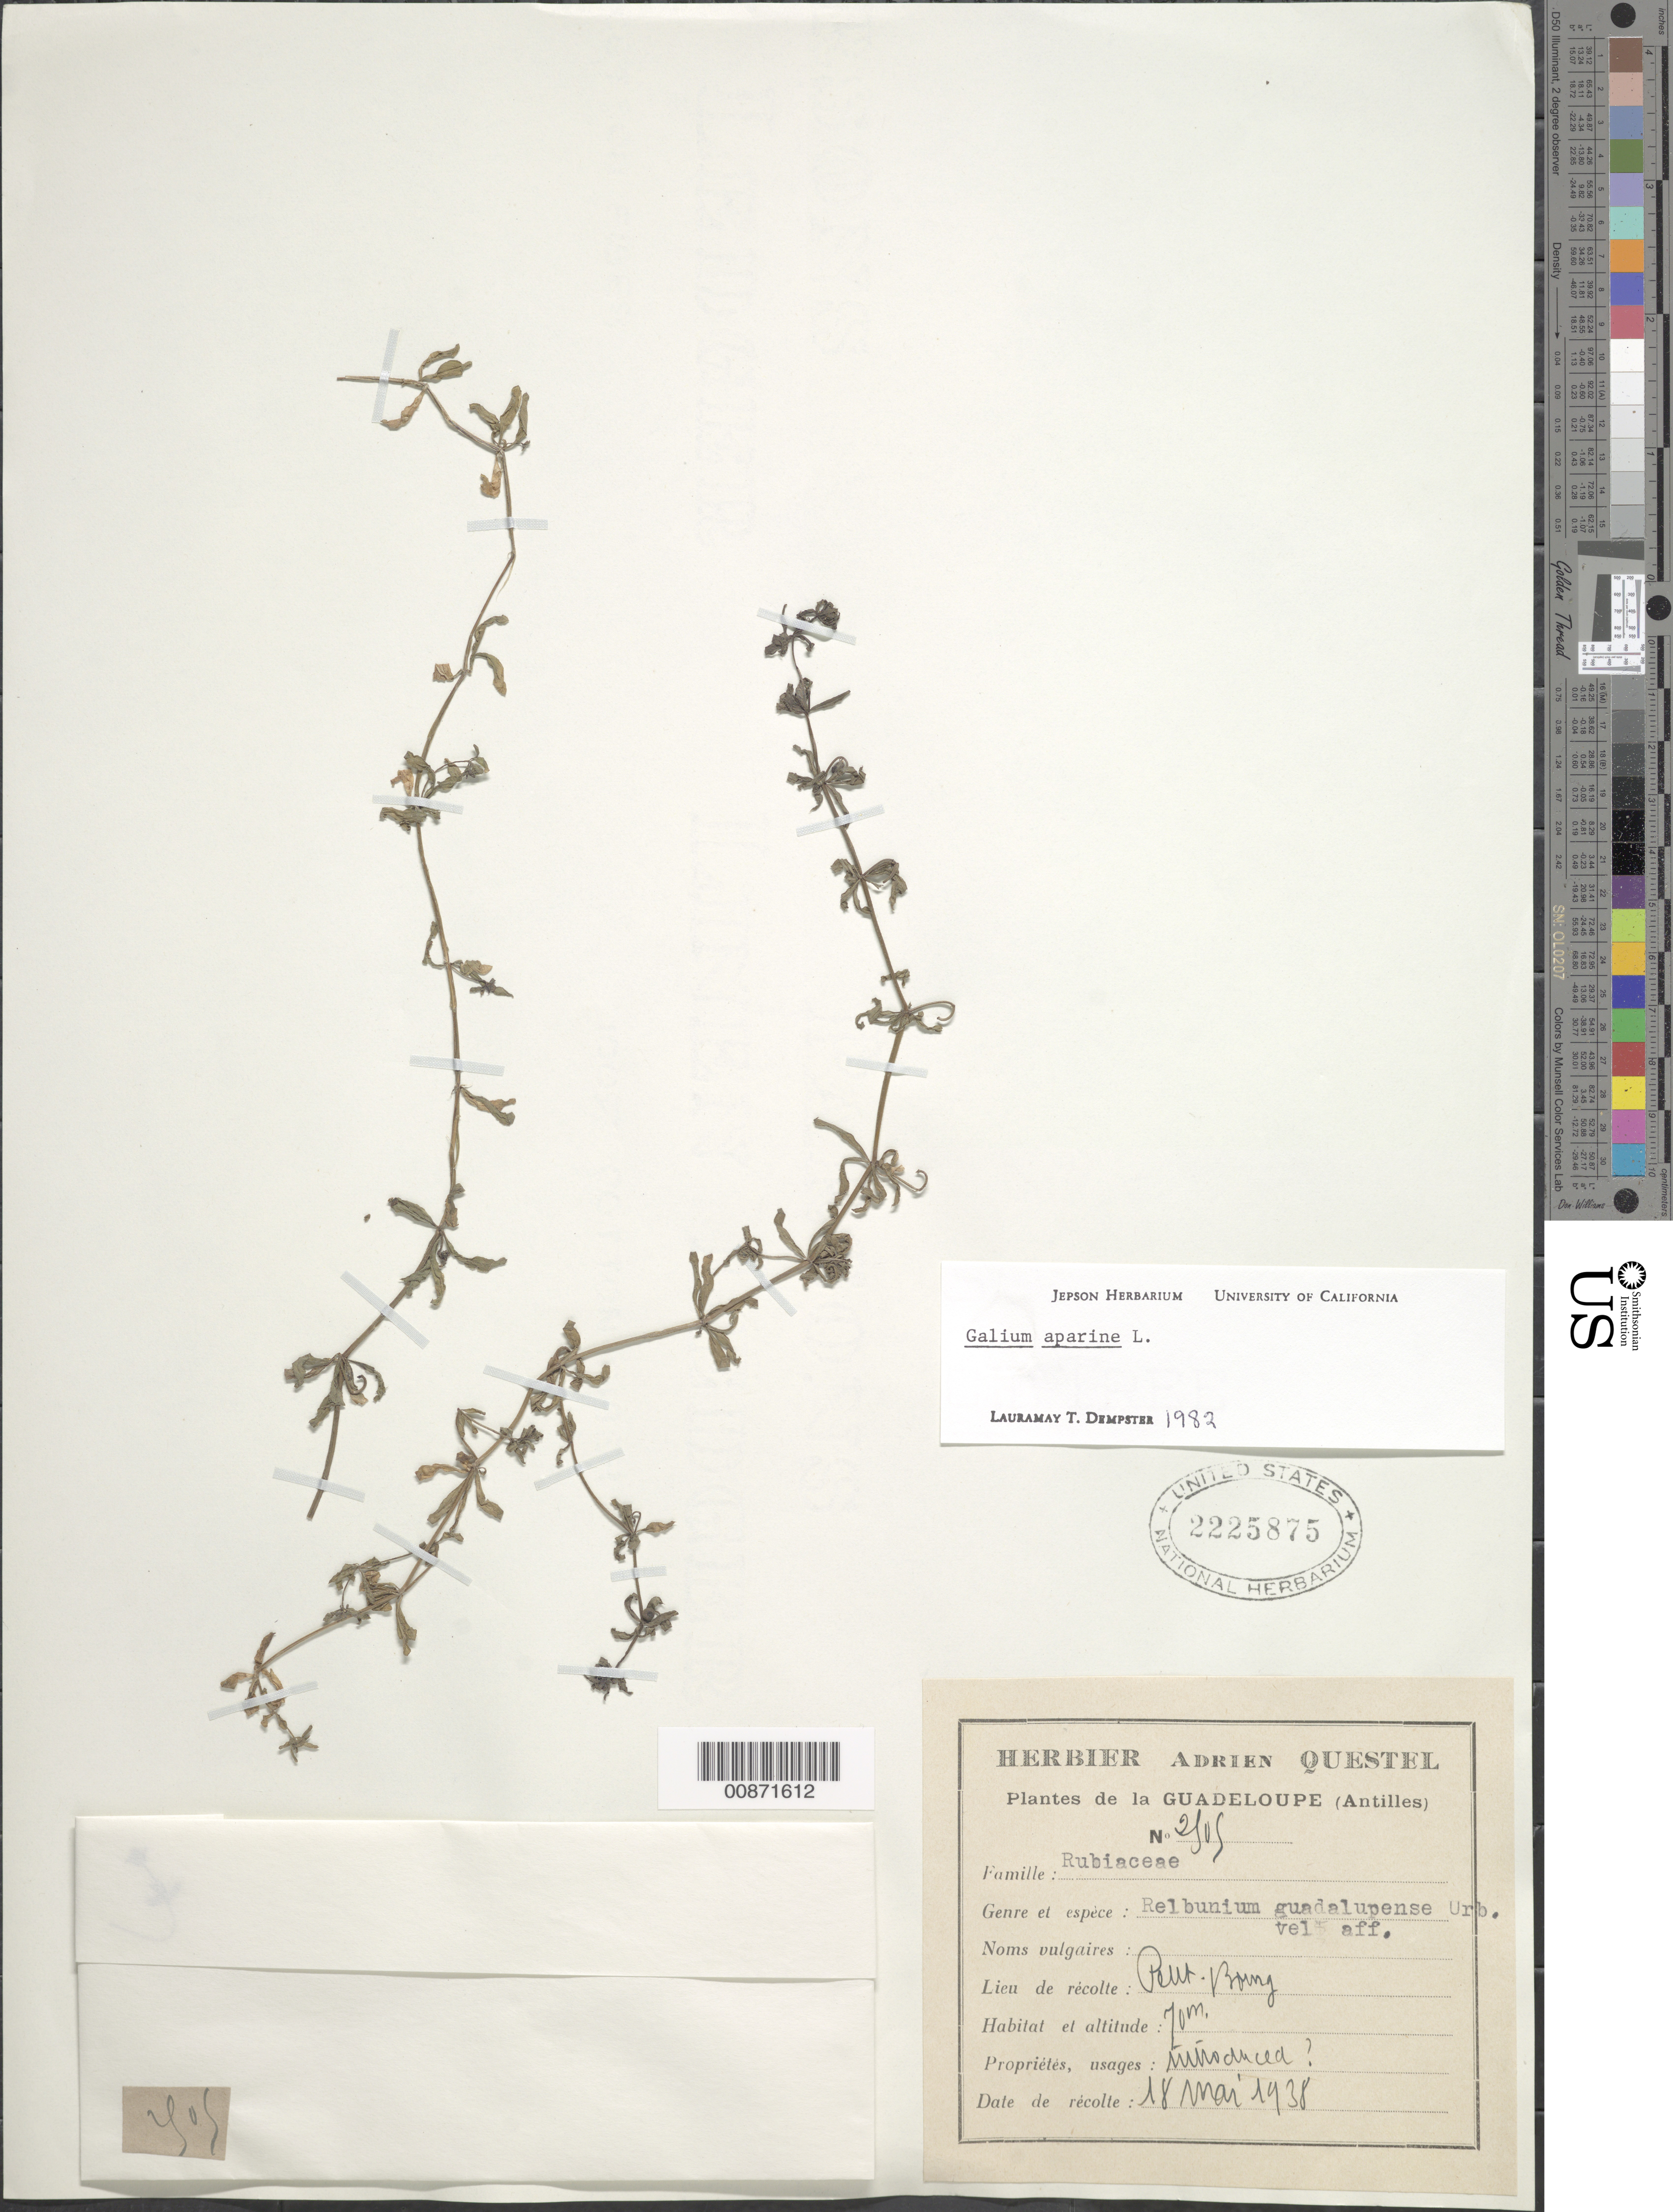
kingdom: Plantae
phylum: Tracheophyta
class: Magnoliopsida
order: Gentianales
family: Rubiaceae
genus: Galium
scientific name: Galium aparine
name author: L.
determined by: Dempster, L. T.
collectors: A. Questel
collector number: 2809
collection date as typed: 18 May 1938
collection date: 1938-05-18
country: Guadeloupe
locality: Petit-Bourg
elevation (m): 70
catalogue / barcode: US 2225875